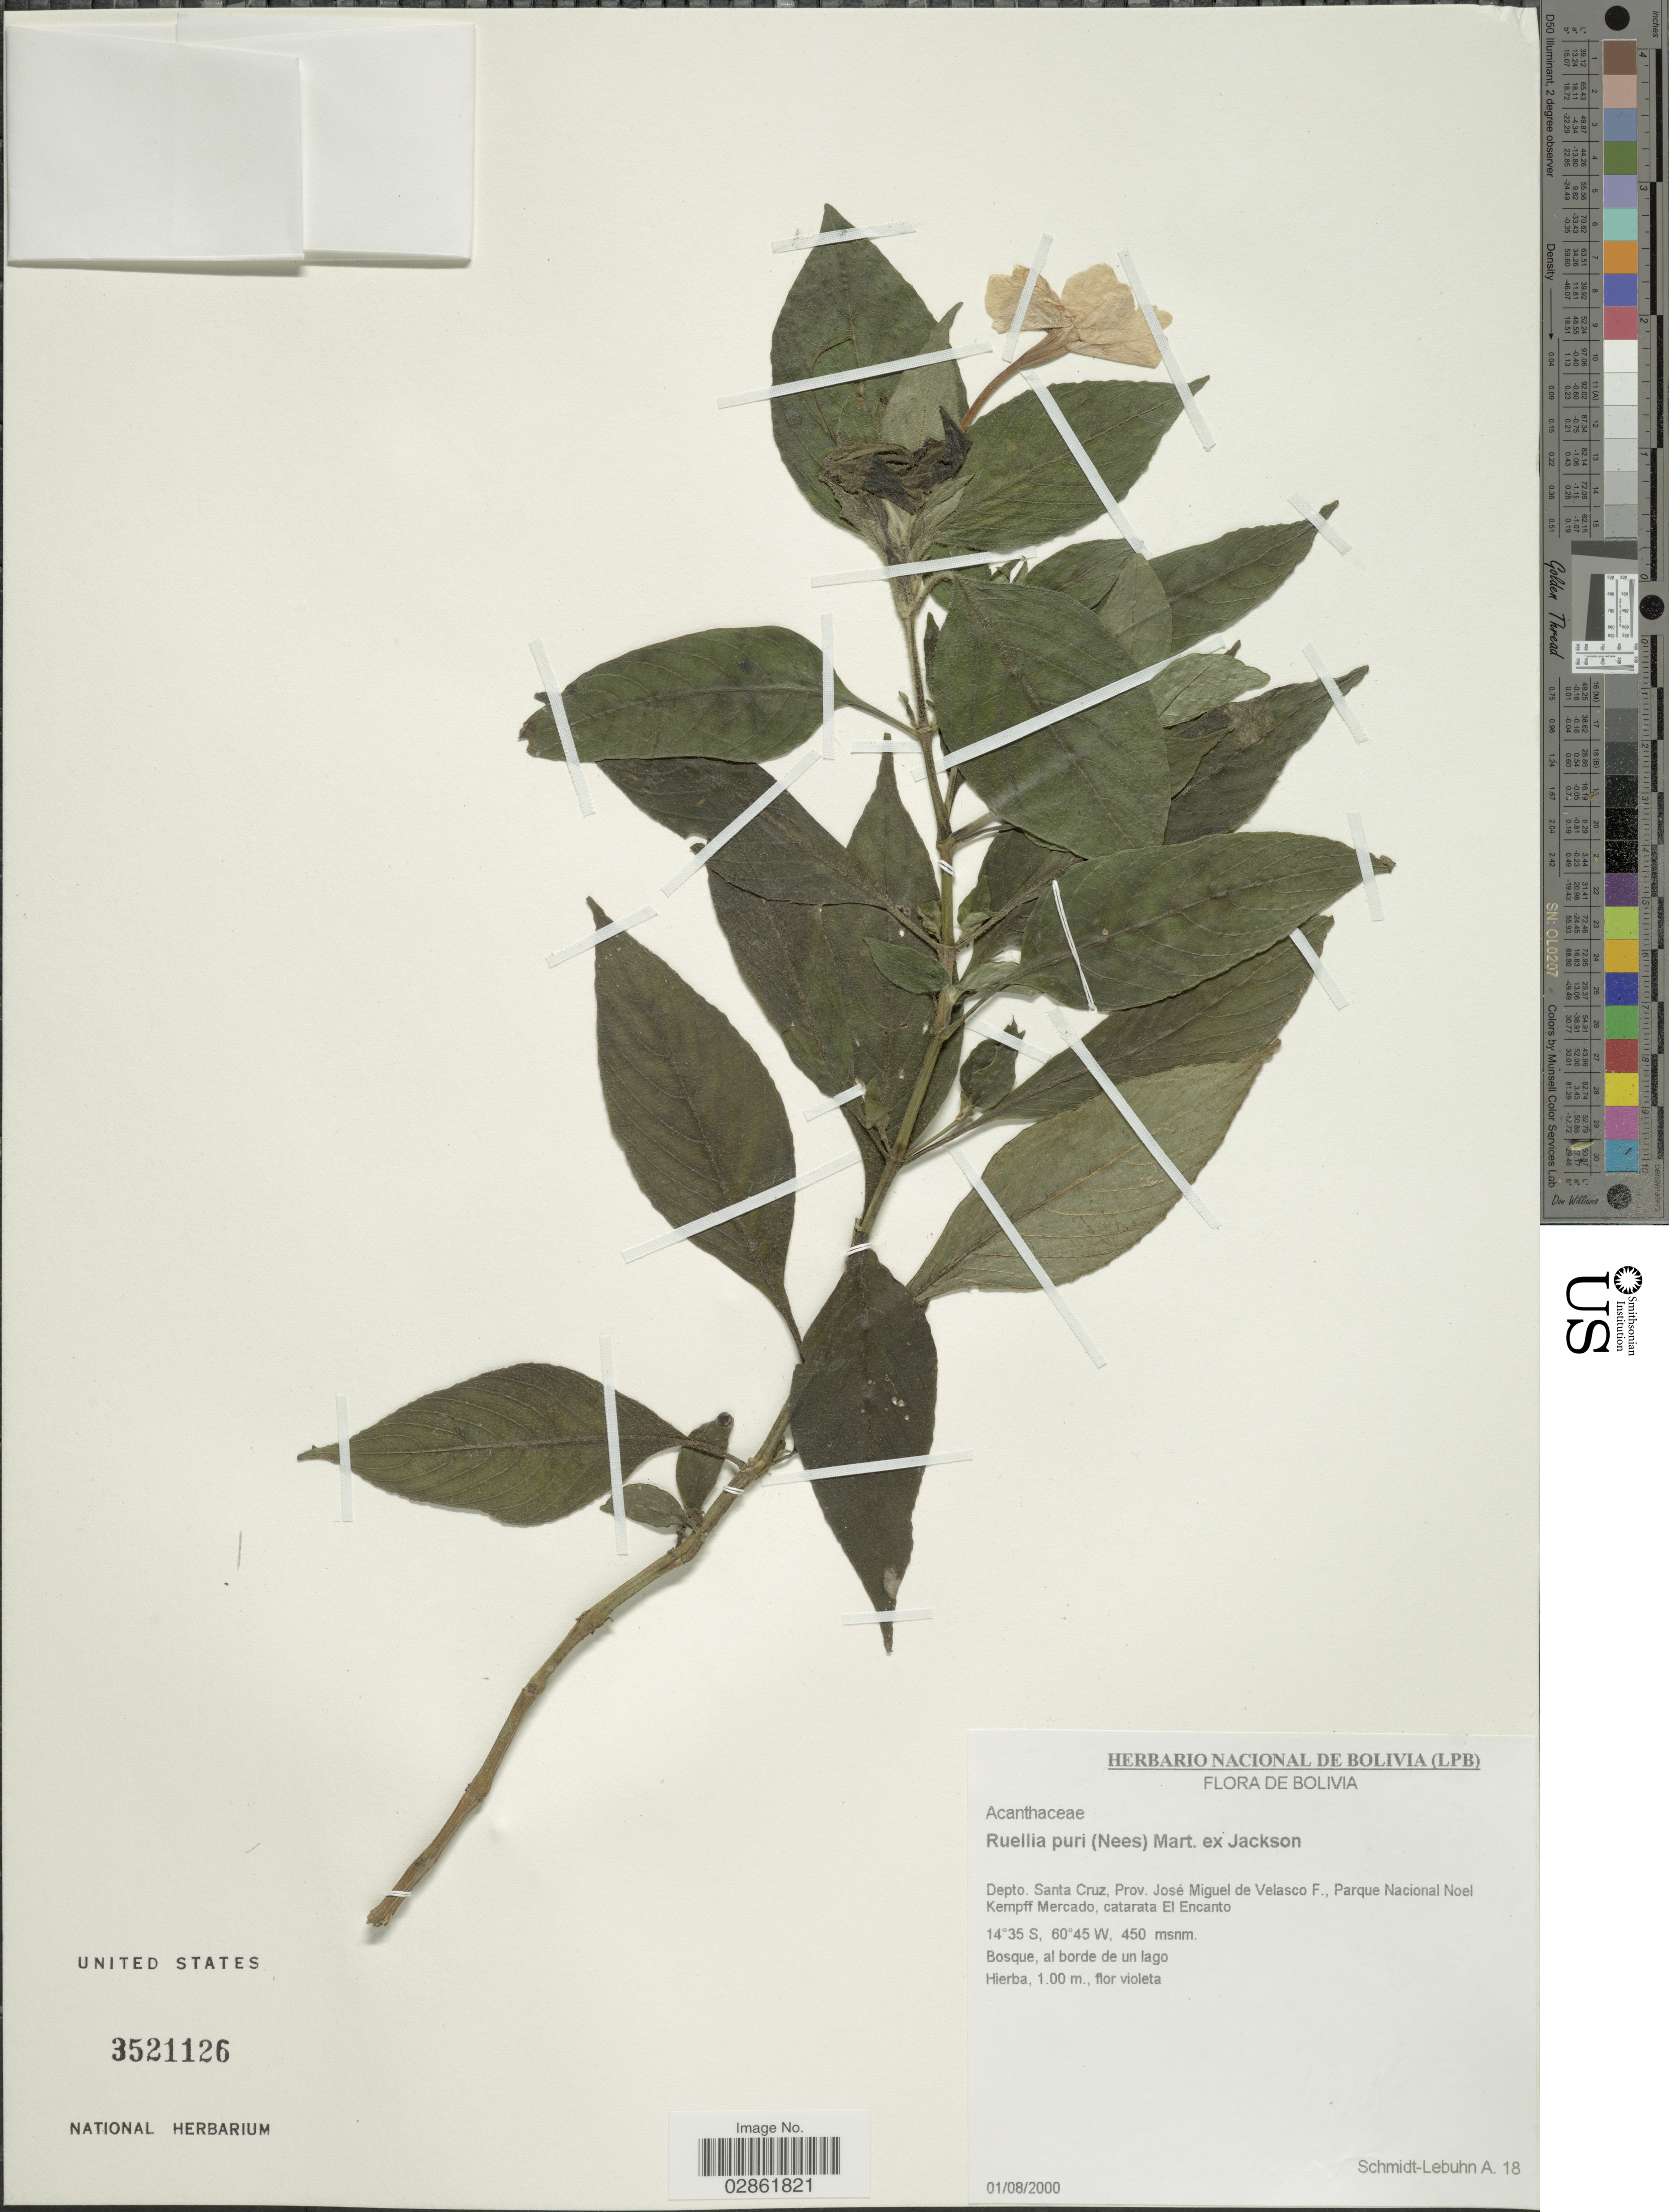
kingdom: Plantae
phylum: Tracheophyta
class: Magnoliopsida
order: Lamiales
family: Acanthaceae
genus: Ruellia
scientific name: Ruellia puri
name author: Mart. ex Nees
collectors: A. Schmidt-Lebuhn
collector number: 18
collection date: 2000-08-01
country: Bolivia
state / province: Santa Cruz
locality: Depto. Santa Cruz, Prov. José Miguel de Velasco F., Parque Nacional Noel Kempff Mercado, catarata El Encanto.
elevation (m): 450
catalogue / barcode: US 3521126